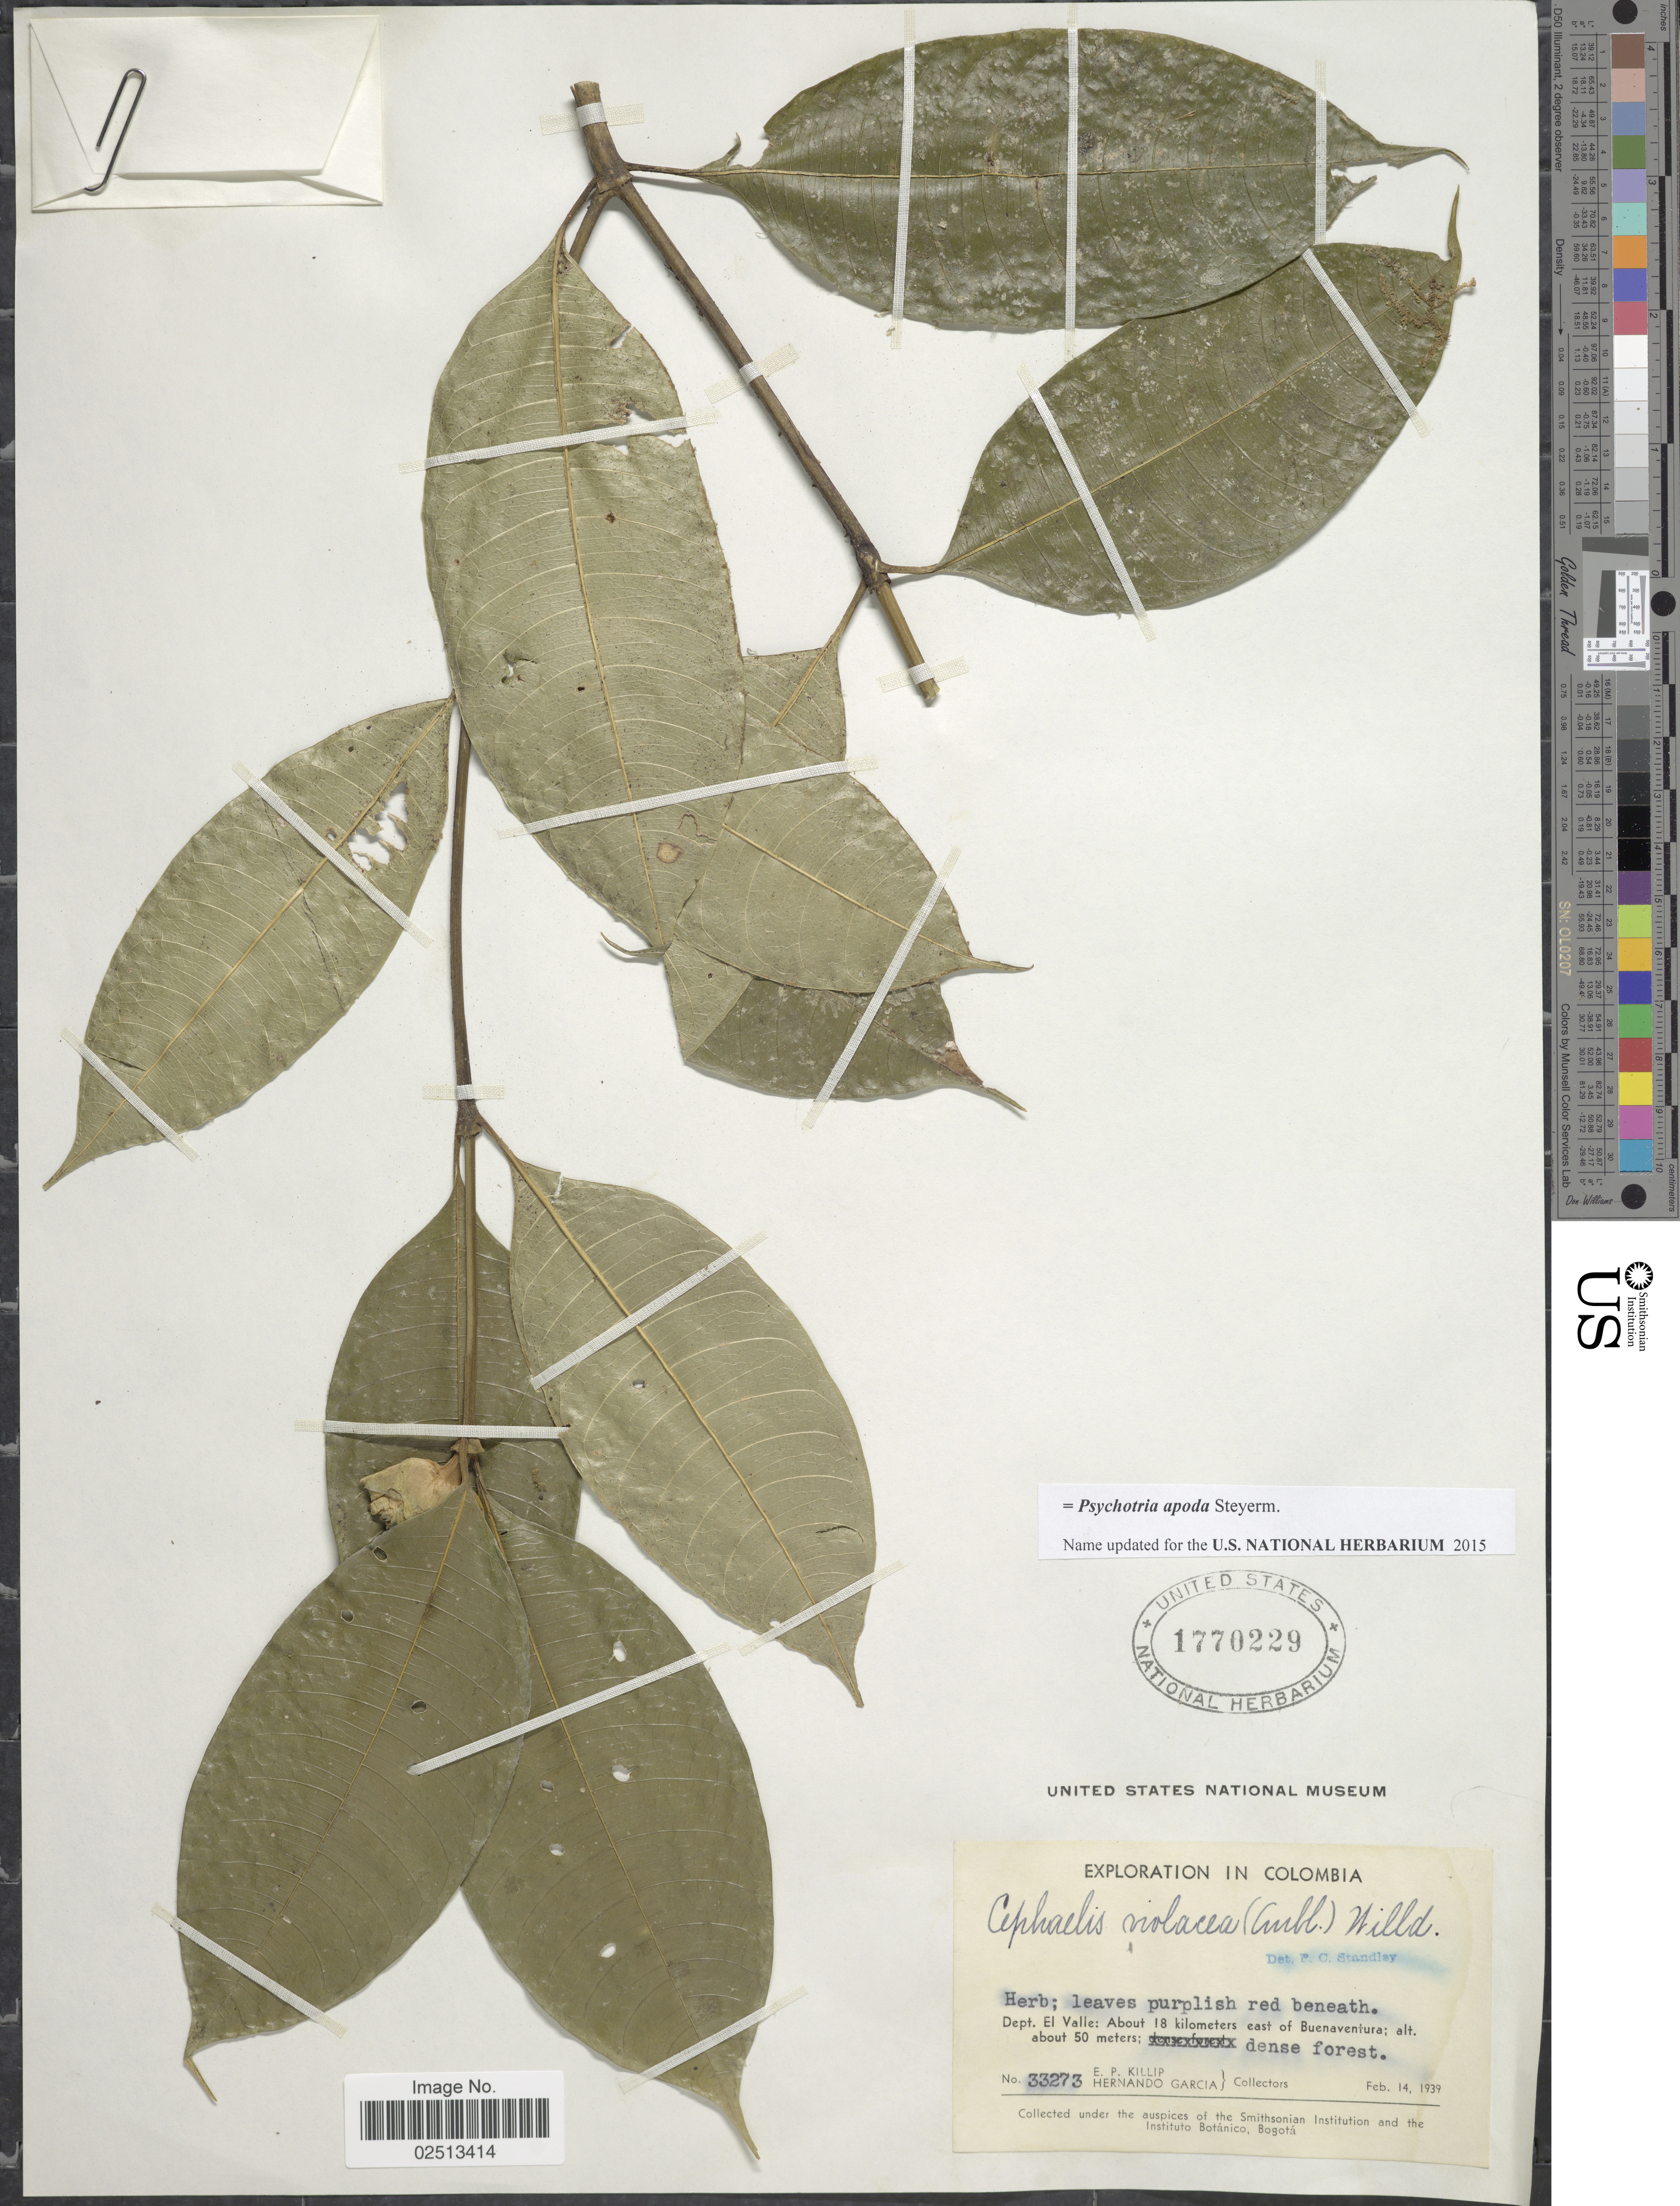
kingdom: Plantae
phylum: Tracheophyta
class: Magnoliopsida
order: Gentianales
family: Rubiaceae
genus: Psychotria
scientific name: Psychotria apoda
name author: Steyerm.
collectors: E. P. Killip & H. Garcia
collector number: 33273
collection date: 1939-02-14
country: Colombia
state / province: Valle del Cauca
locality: Dept. El Valle: About 18 kilometers east of Buenaventura; dense forest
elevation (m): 50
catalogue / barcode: US 1770229